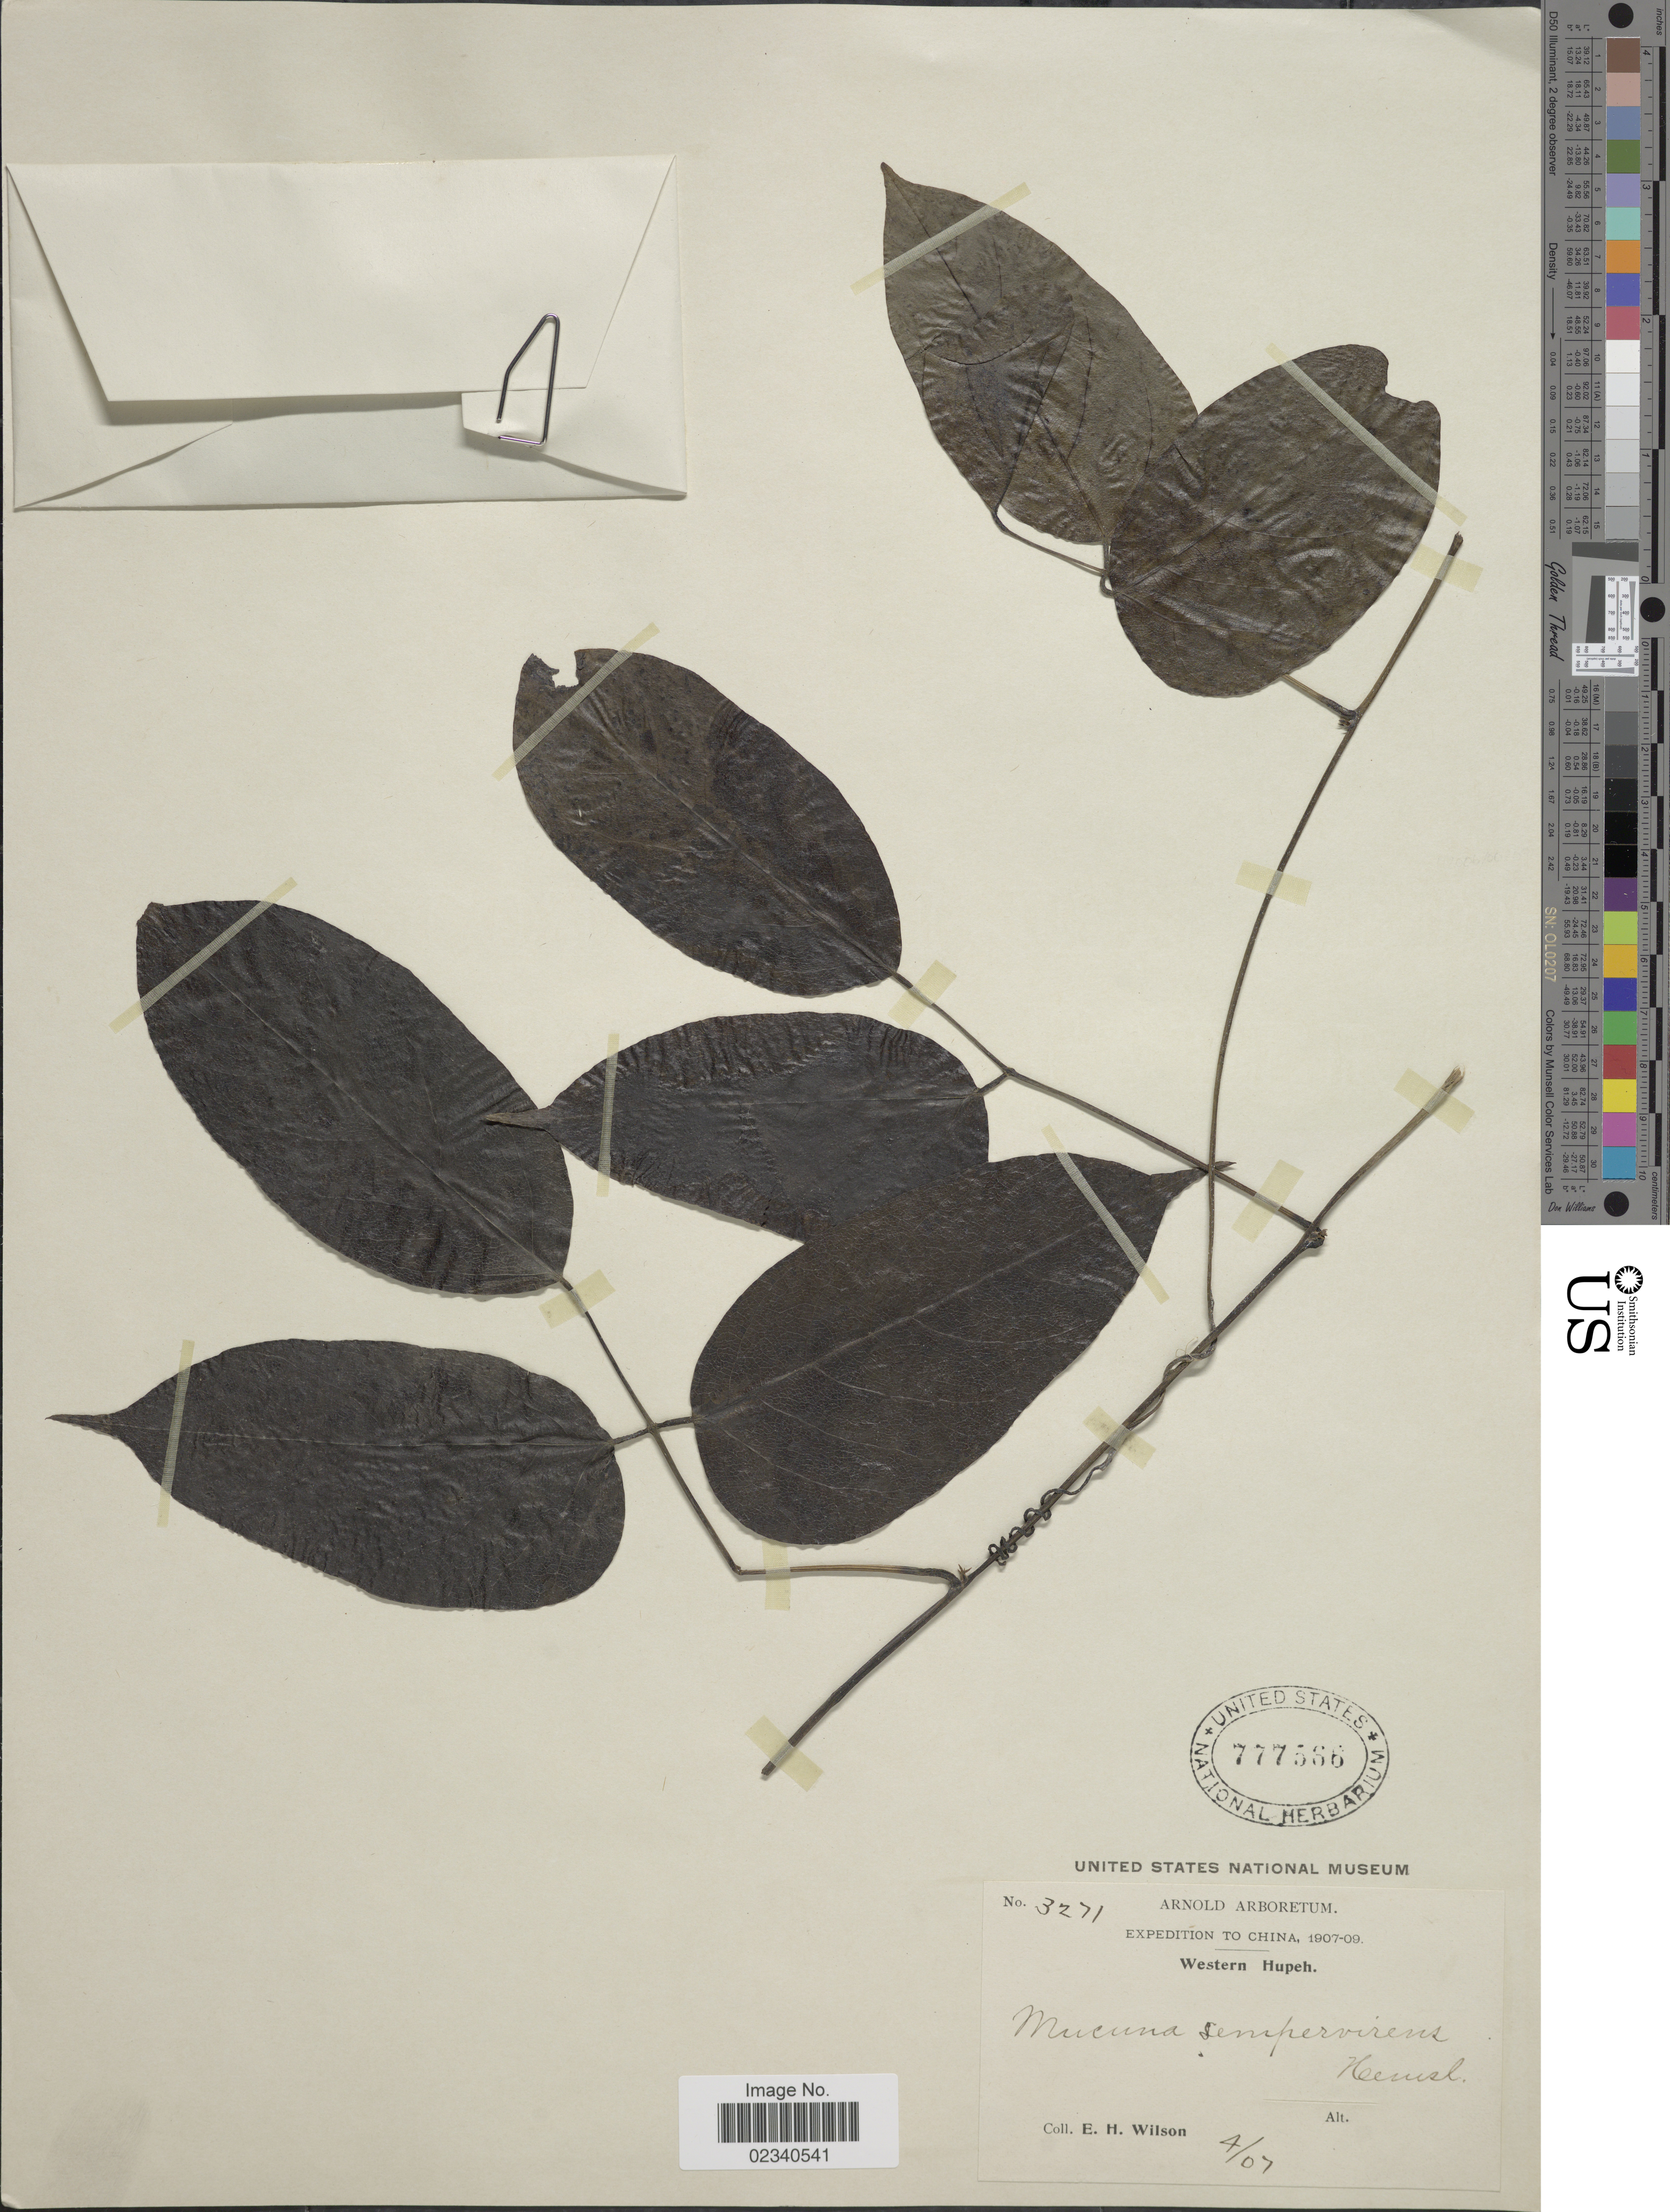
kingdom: Plantae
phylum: Tracheophyta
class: Magnoliopsida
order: Fabales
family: Fabaceae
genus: Mucuna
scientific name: Mucuna sempervirens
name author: Hemsl.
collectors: E. Wilson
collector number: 3271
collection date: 1907-04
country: China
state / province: Hubei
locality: Western Hupeh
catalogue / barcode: US 777566